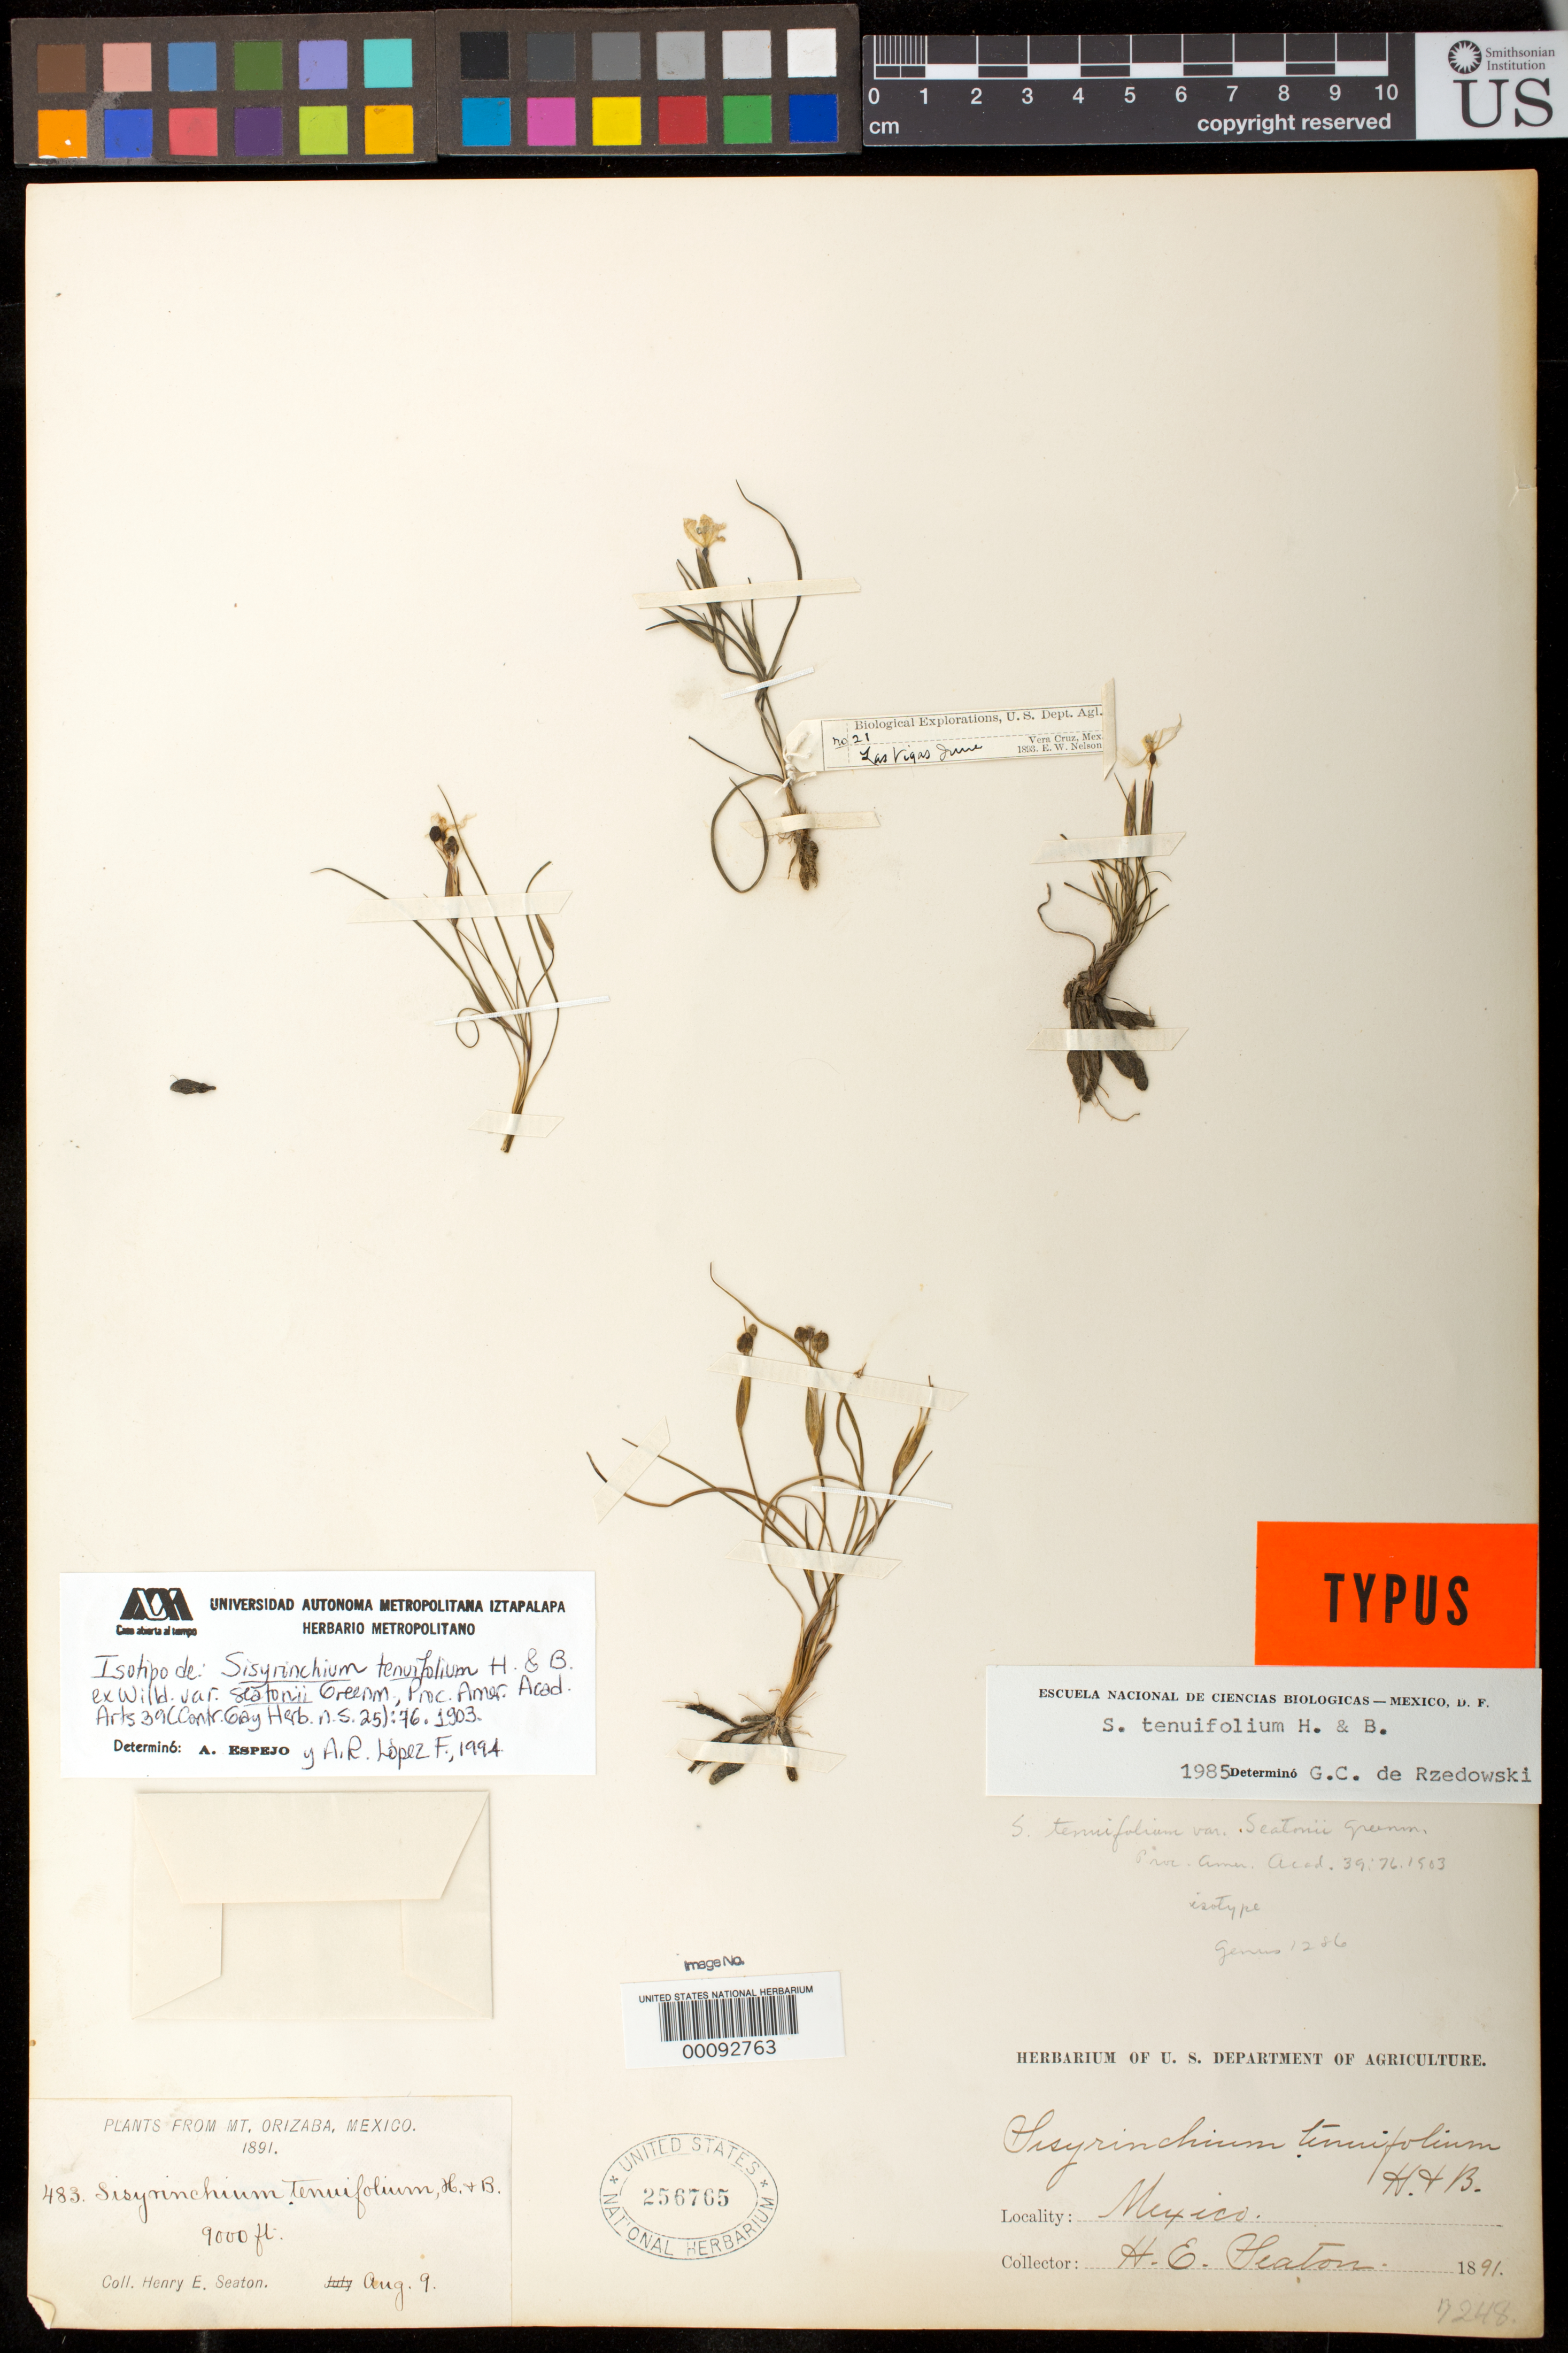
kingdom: Plantae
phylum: Tracheophyta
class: Liliopsida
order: Asparagales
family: Iridaceae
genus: Sisyrinchium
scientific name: Sisyrinchium tenuifolium var. seatonii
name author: Greenm.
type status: Isosyntype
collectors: H. E. Seaton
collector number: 483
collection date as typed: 09 Aug 1891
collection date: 1891-08-09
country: Mexico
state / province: Veracruz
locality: Mt. Orizaba.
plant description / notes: Annotated by A.R. Lopez F. (1994) as "isotipo" but protologue cites 2 collections (syntypes)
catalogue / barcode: US 256765